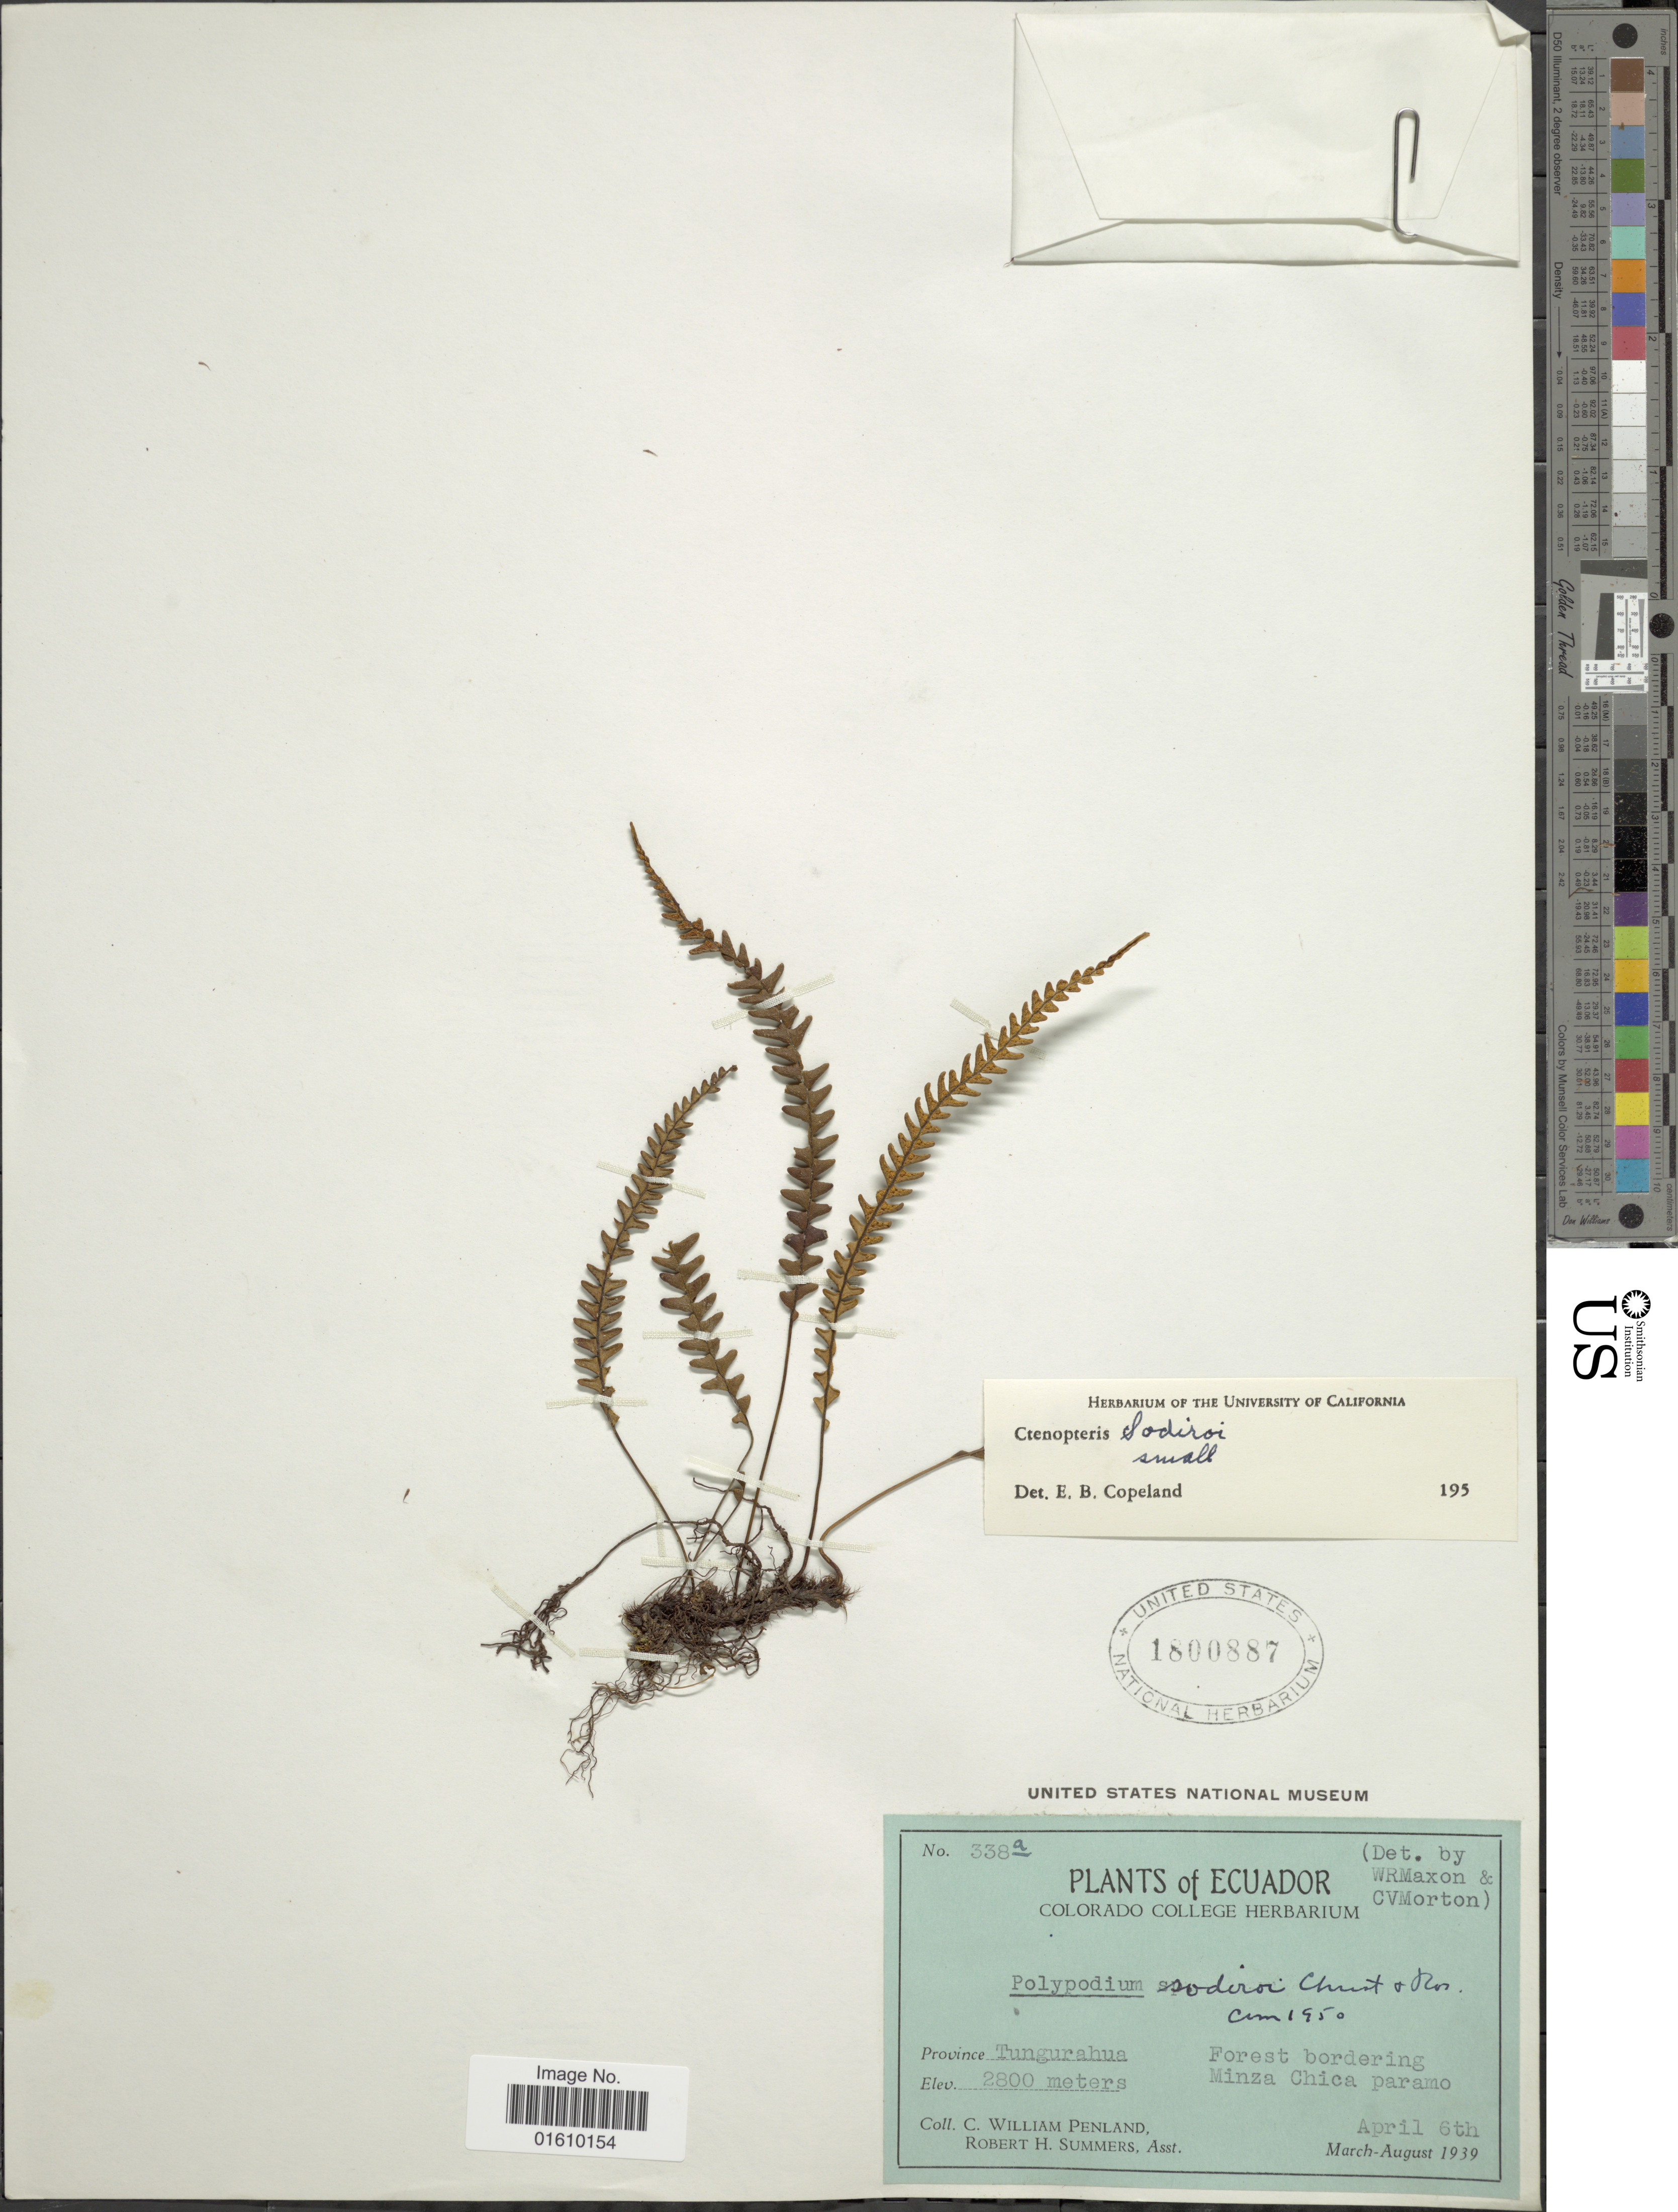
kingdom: Plantae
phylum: Tracheophyta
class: Polypodiopsida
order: Polypodiales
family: Polypodiaceae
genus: Melpomene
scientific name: Melpomene sodiroi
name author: (Christ & Rosenst.) A.R. Sm. & R.C. Moran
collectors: C. W. Penland & R. Summers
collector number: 338a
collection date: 1939-04-06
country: Ecuador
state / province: Tungurahua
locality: Forest bordering, Minza Chica paramo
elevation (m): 2800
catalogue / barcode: US 1800887